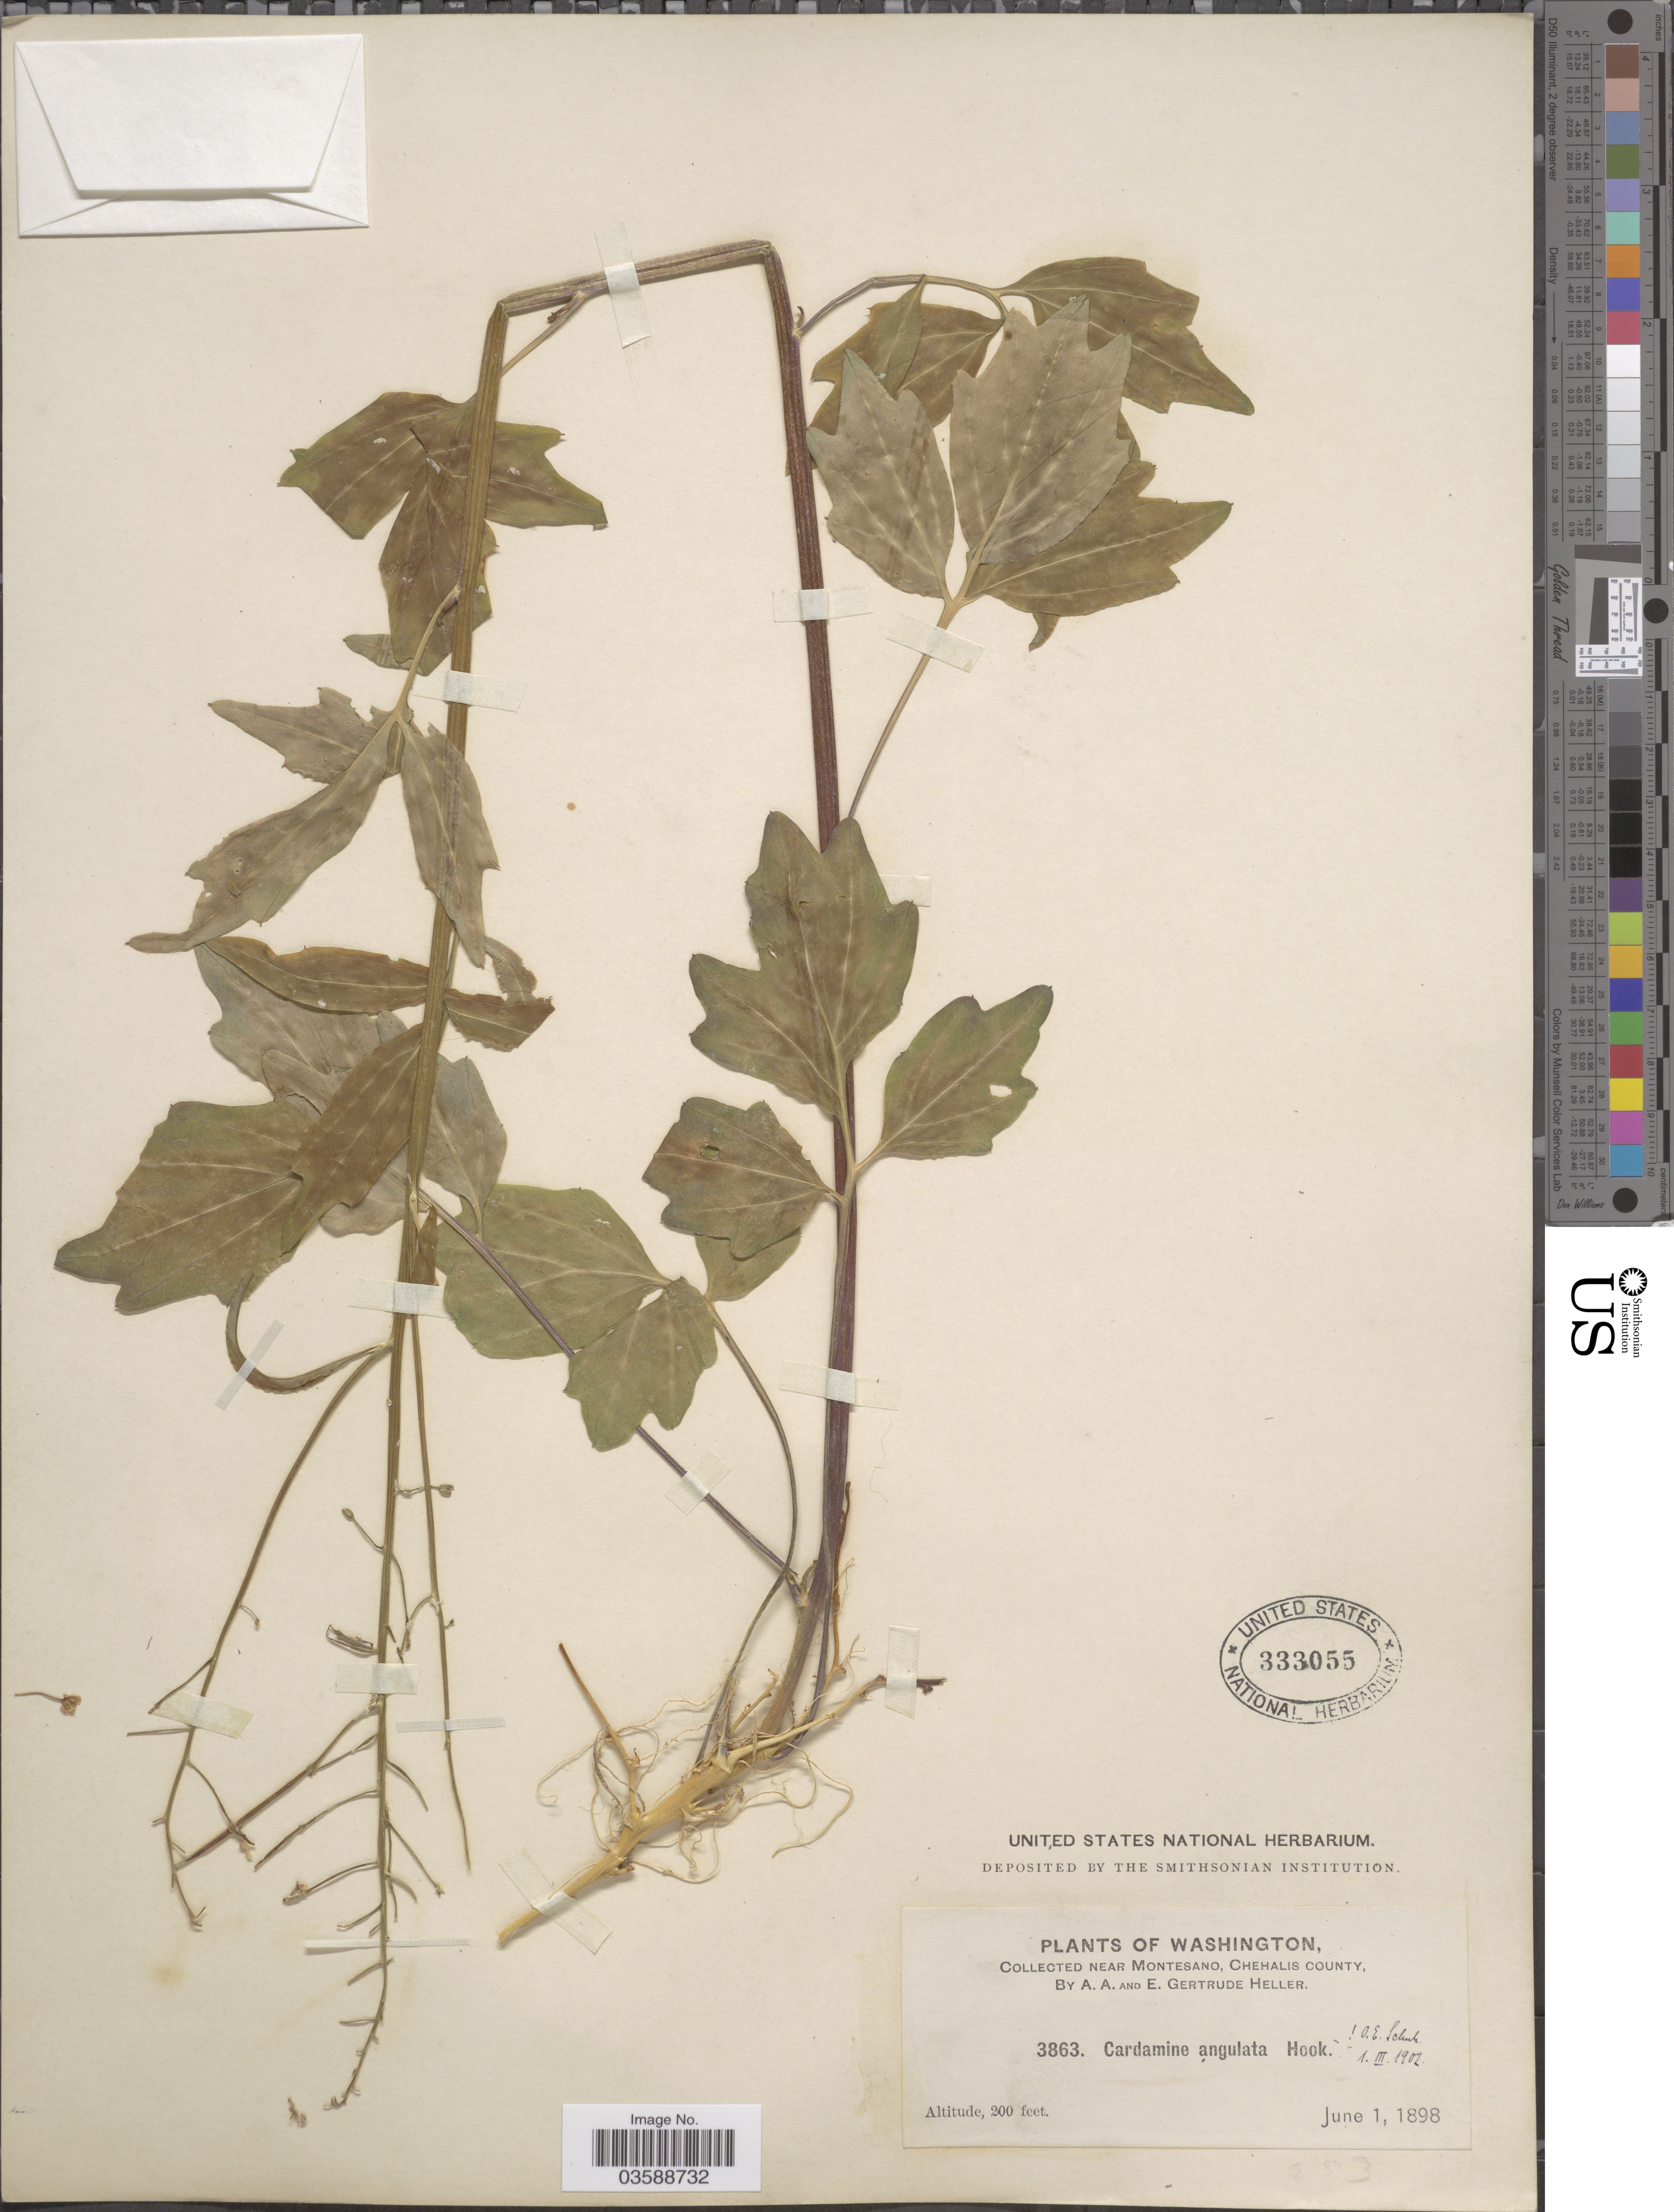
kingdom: Plantae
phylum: Tracheophyta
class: Magnoliopsida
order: Brassicales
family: Brassicaceae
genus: Cardamine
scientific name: Cardamine angulata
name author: Hook.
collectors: A. A. Heller & E. G. Heller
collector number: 3863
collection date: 1898-06-01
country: United States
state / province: Washington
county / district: Grays Harbor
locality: Near Montesano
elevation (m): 61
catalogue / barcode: US 333055